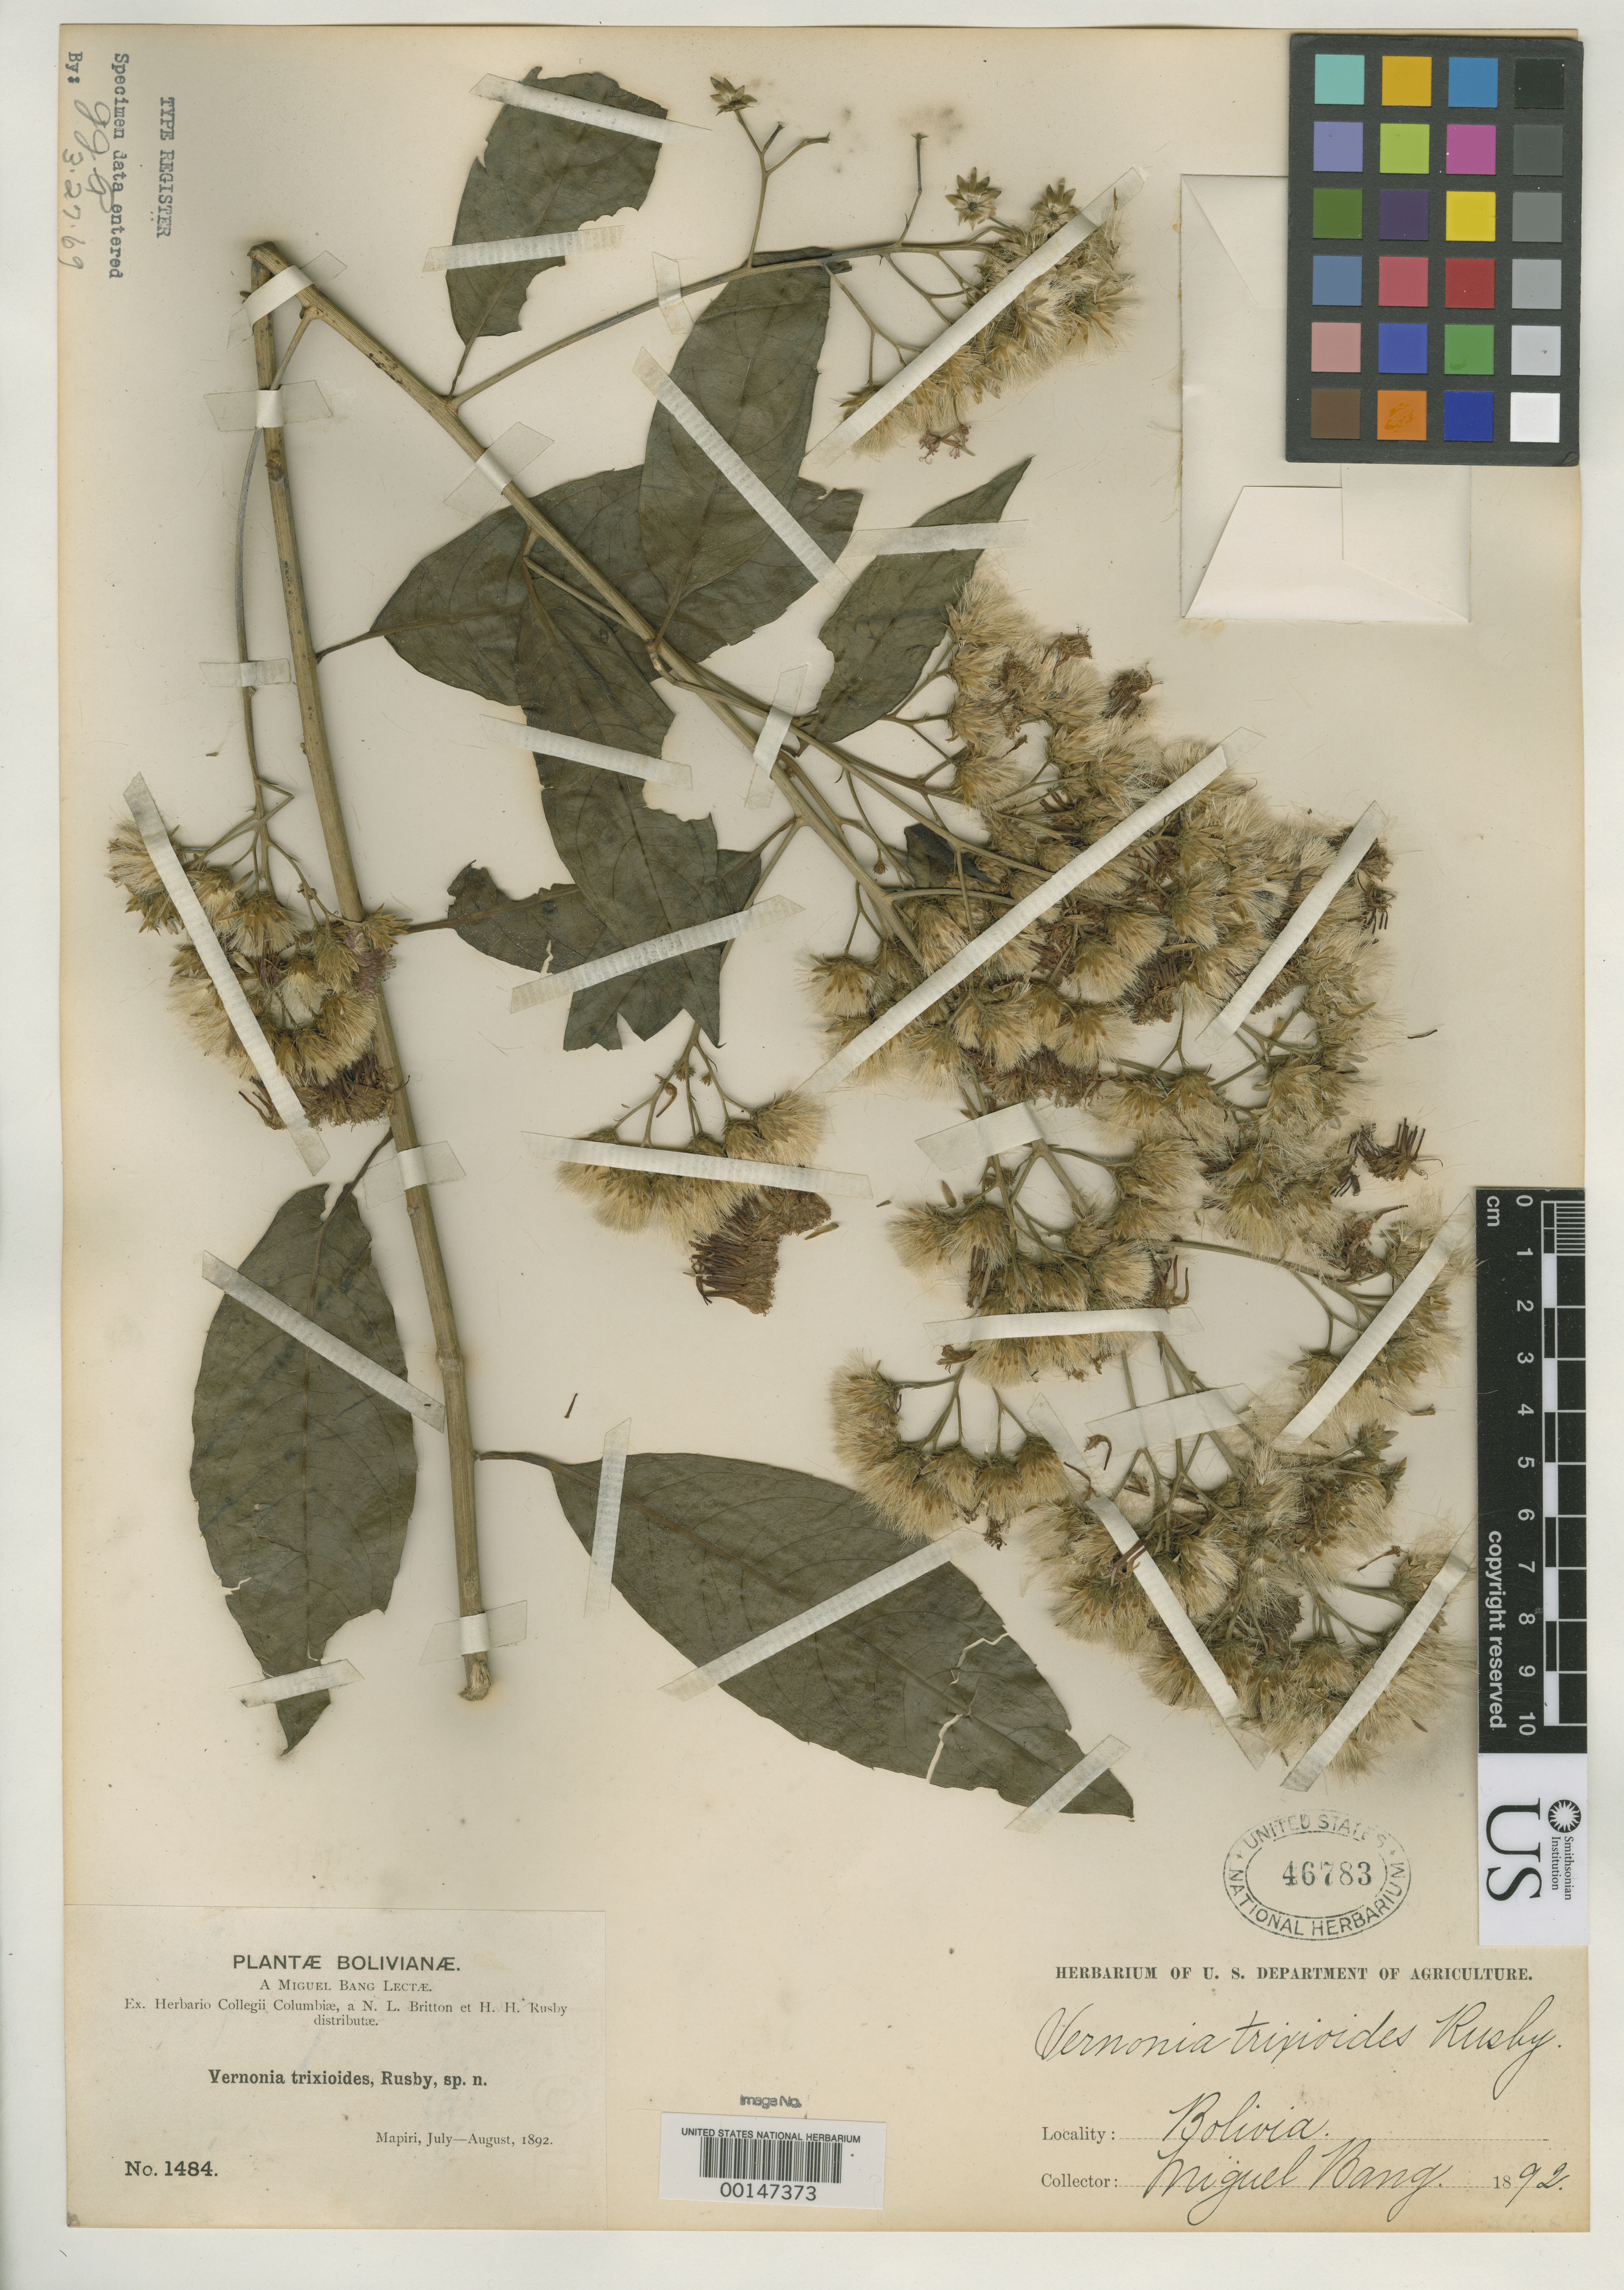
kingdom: Plantae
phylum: Tracheophyta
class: Magnoliopsida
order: Asterales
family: Asteraceae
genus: Vernonia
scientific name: Vernonia trixioides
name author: Rusby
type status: Isotype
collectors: M. Bang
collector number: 1484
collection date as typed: Jul 1892 to -- Aug 1892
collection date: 1892-07/1892-08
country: Bolivia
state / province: La Paz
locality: Mapiri.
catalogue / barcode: US 46783